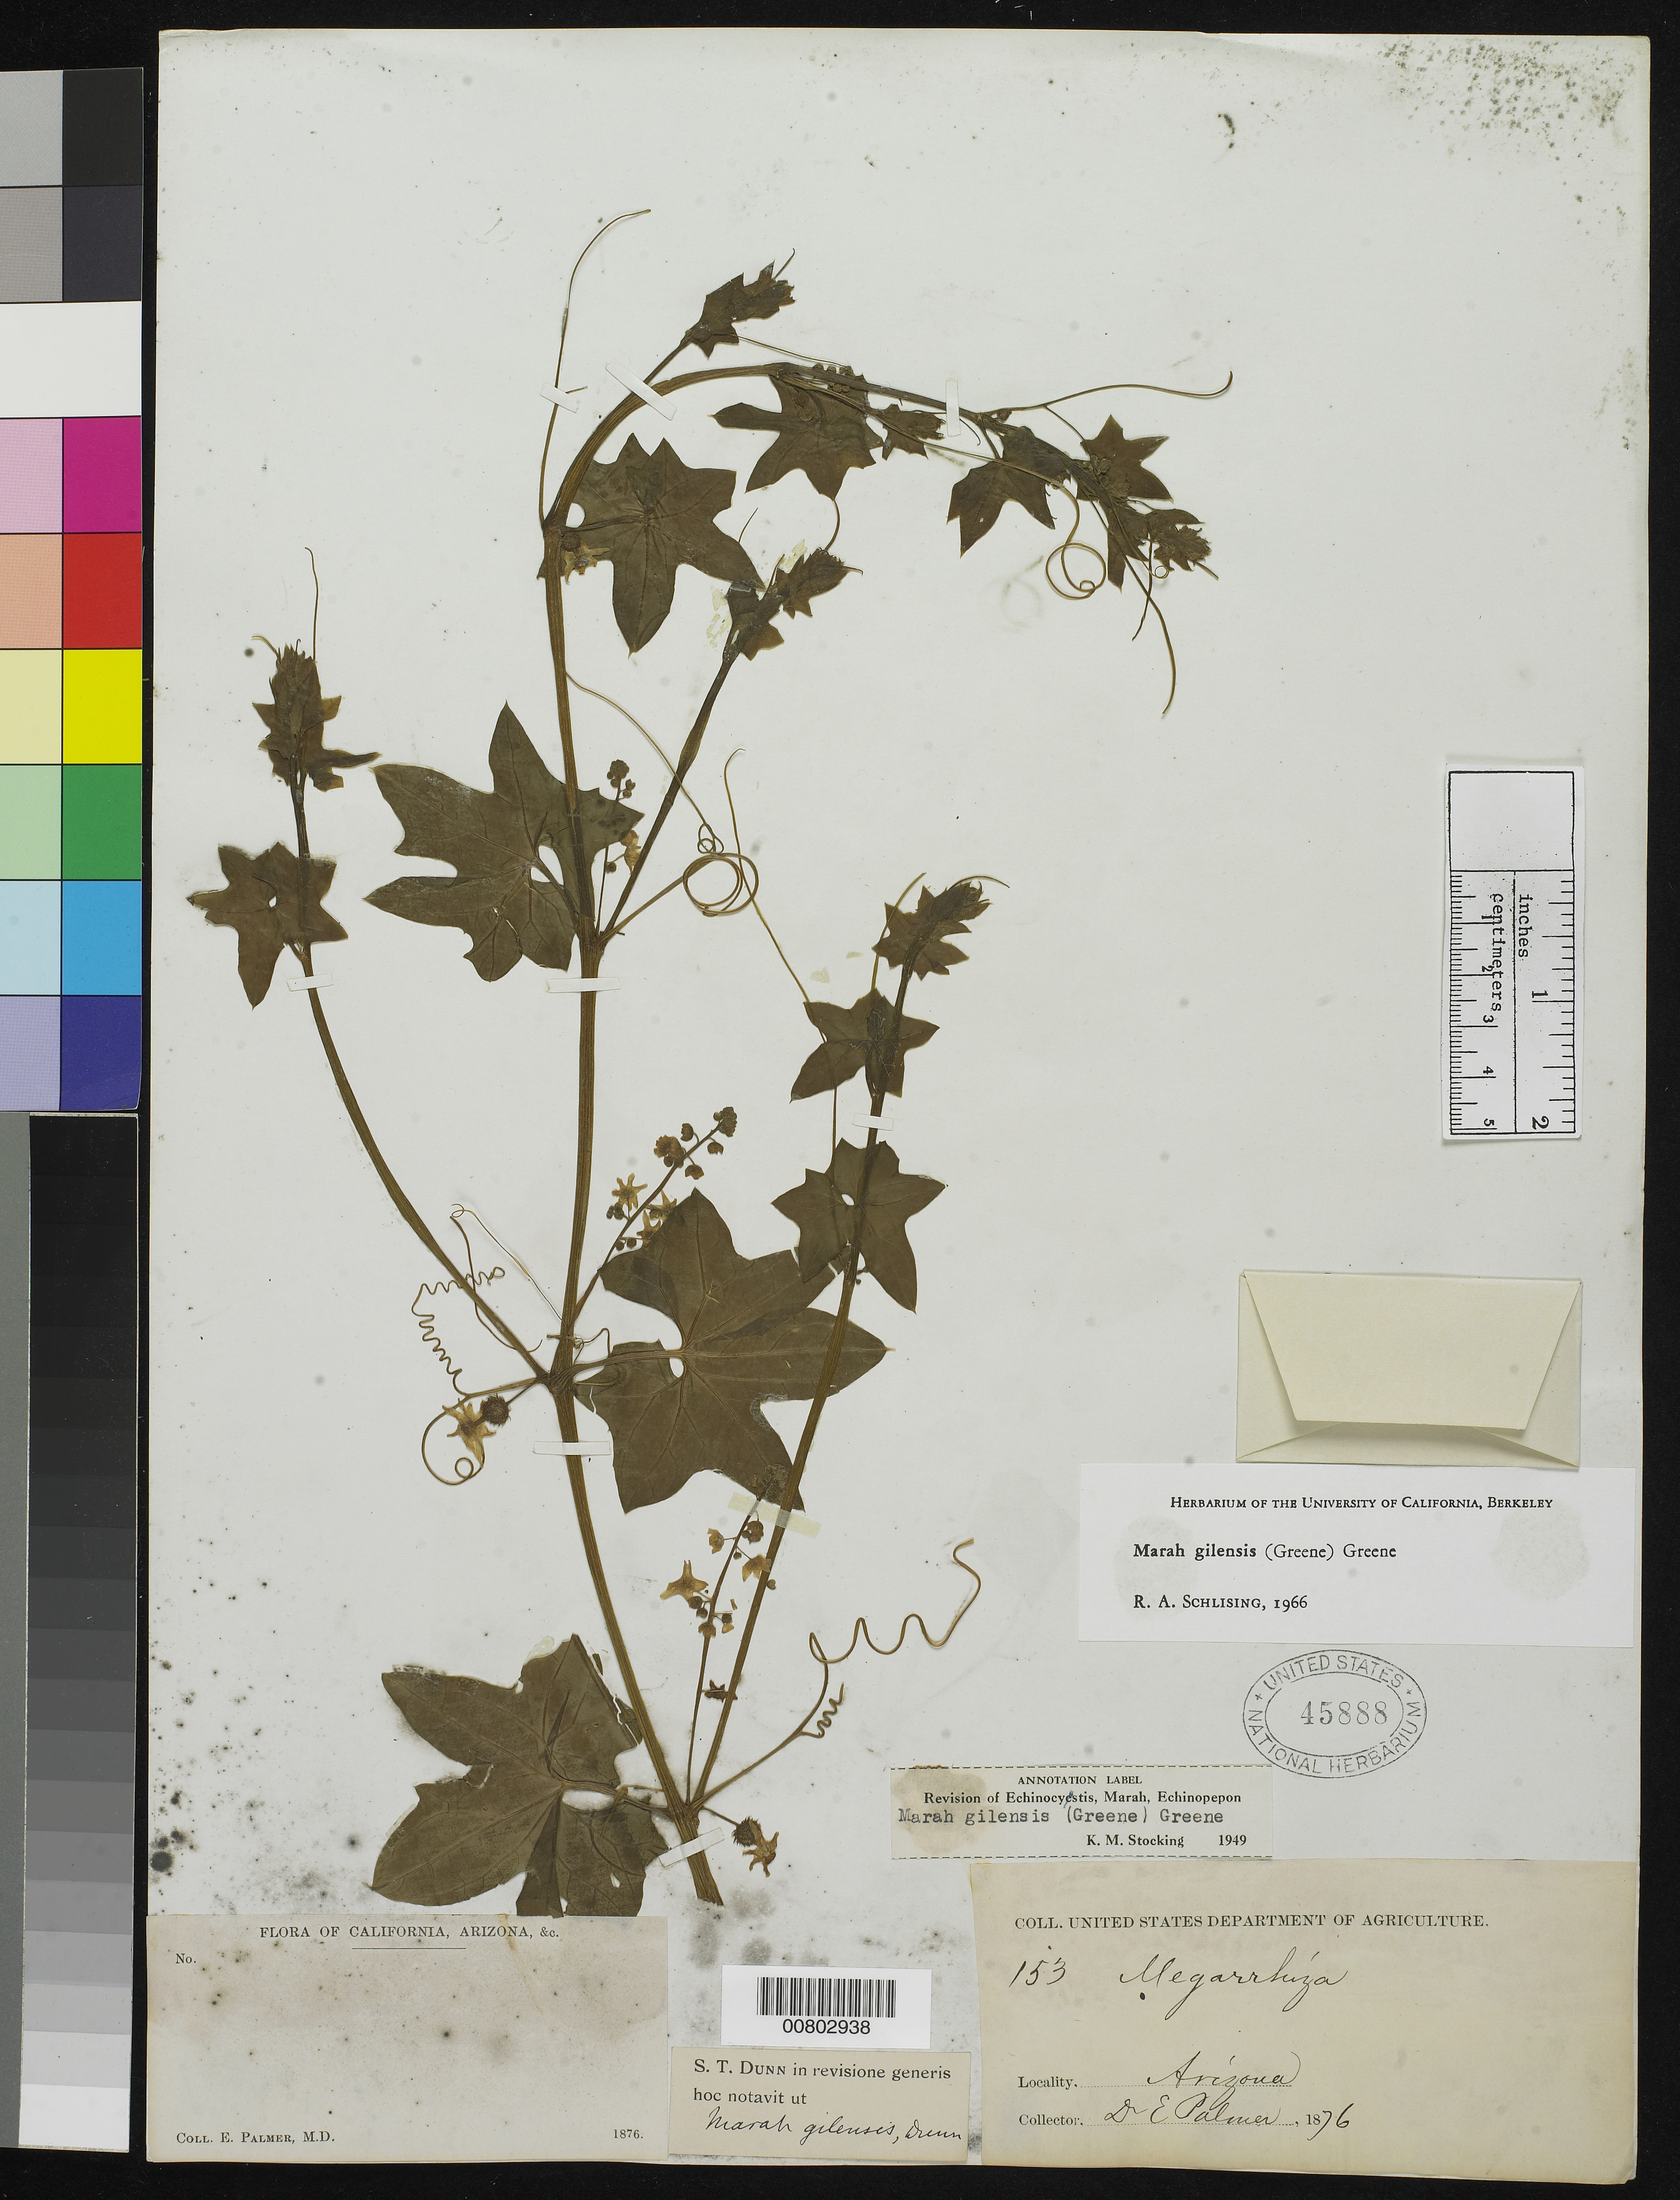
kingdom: Plantae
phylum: Tracheophyta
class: Magnoliopsida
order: Cucurbitales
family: Cucurbitaceae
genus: Marah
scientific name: Marah gilensis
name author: (Greene) Greene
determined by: Schlising, R. A.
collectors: E. Palmer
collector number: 153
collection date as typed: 1876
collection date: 1876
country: United States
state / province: Arizona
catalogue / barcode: US 45888